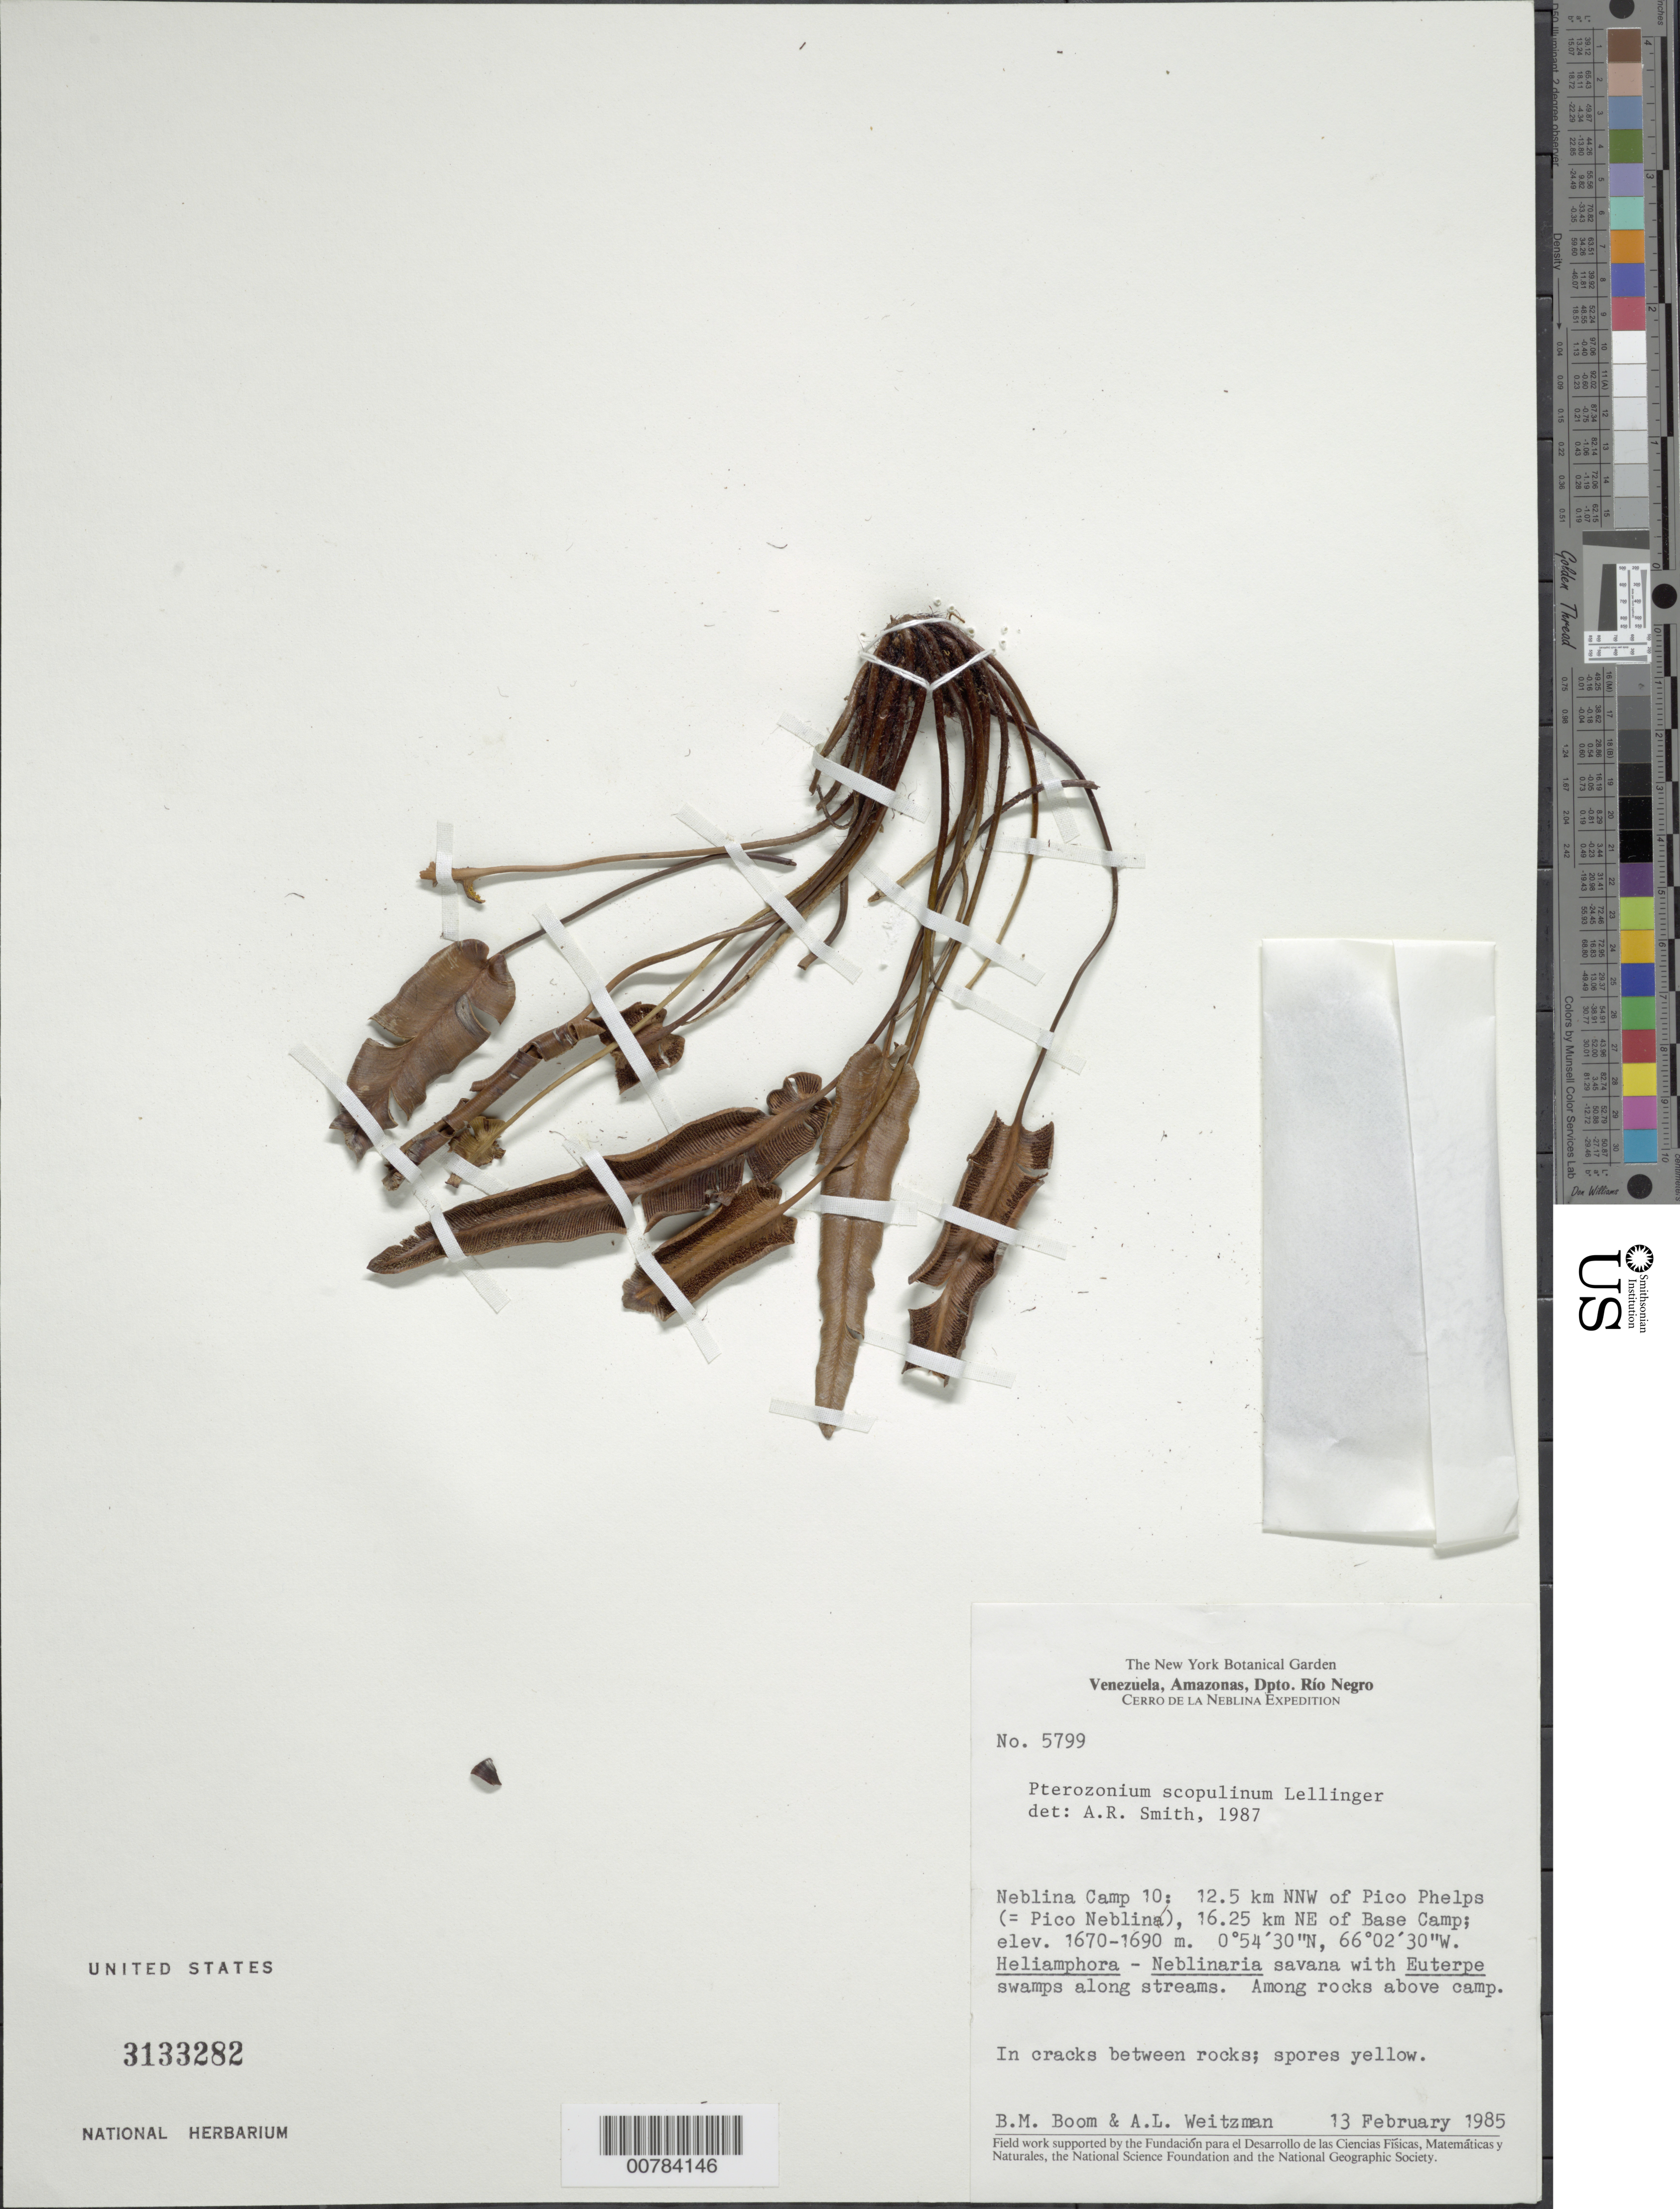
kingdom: Plantae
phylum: Tracheophyta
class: Polypodiopsida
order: Polypodiales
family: Pteridaceae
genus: Pterozonium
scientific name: Pterozonium scopulinum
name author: Lellinger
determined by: Smith, Alan R., (UC)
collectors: B. M. Boom, A. L. Weitzman & W. R. Buck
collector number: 5799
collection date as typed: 13-Feb-85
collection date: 1985-02-13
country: Venezuela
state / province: Amazonas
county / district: Río Negro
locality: Neblina Camp 10. 12.5 km NNW of Pico Phelps (=Pico Neblina),16.25 km NE of Base Camp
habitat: Heliamphora-Neblinaria savana with Euterpe swamps along streams. Savanna with swamps along streams, among rocks above camp, in cracks between rocks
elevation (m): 1670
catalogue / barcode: US 3133282